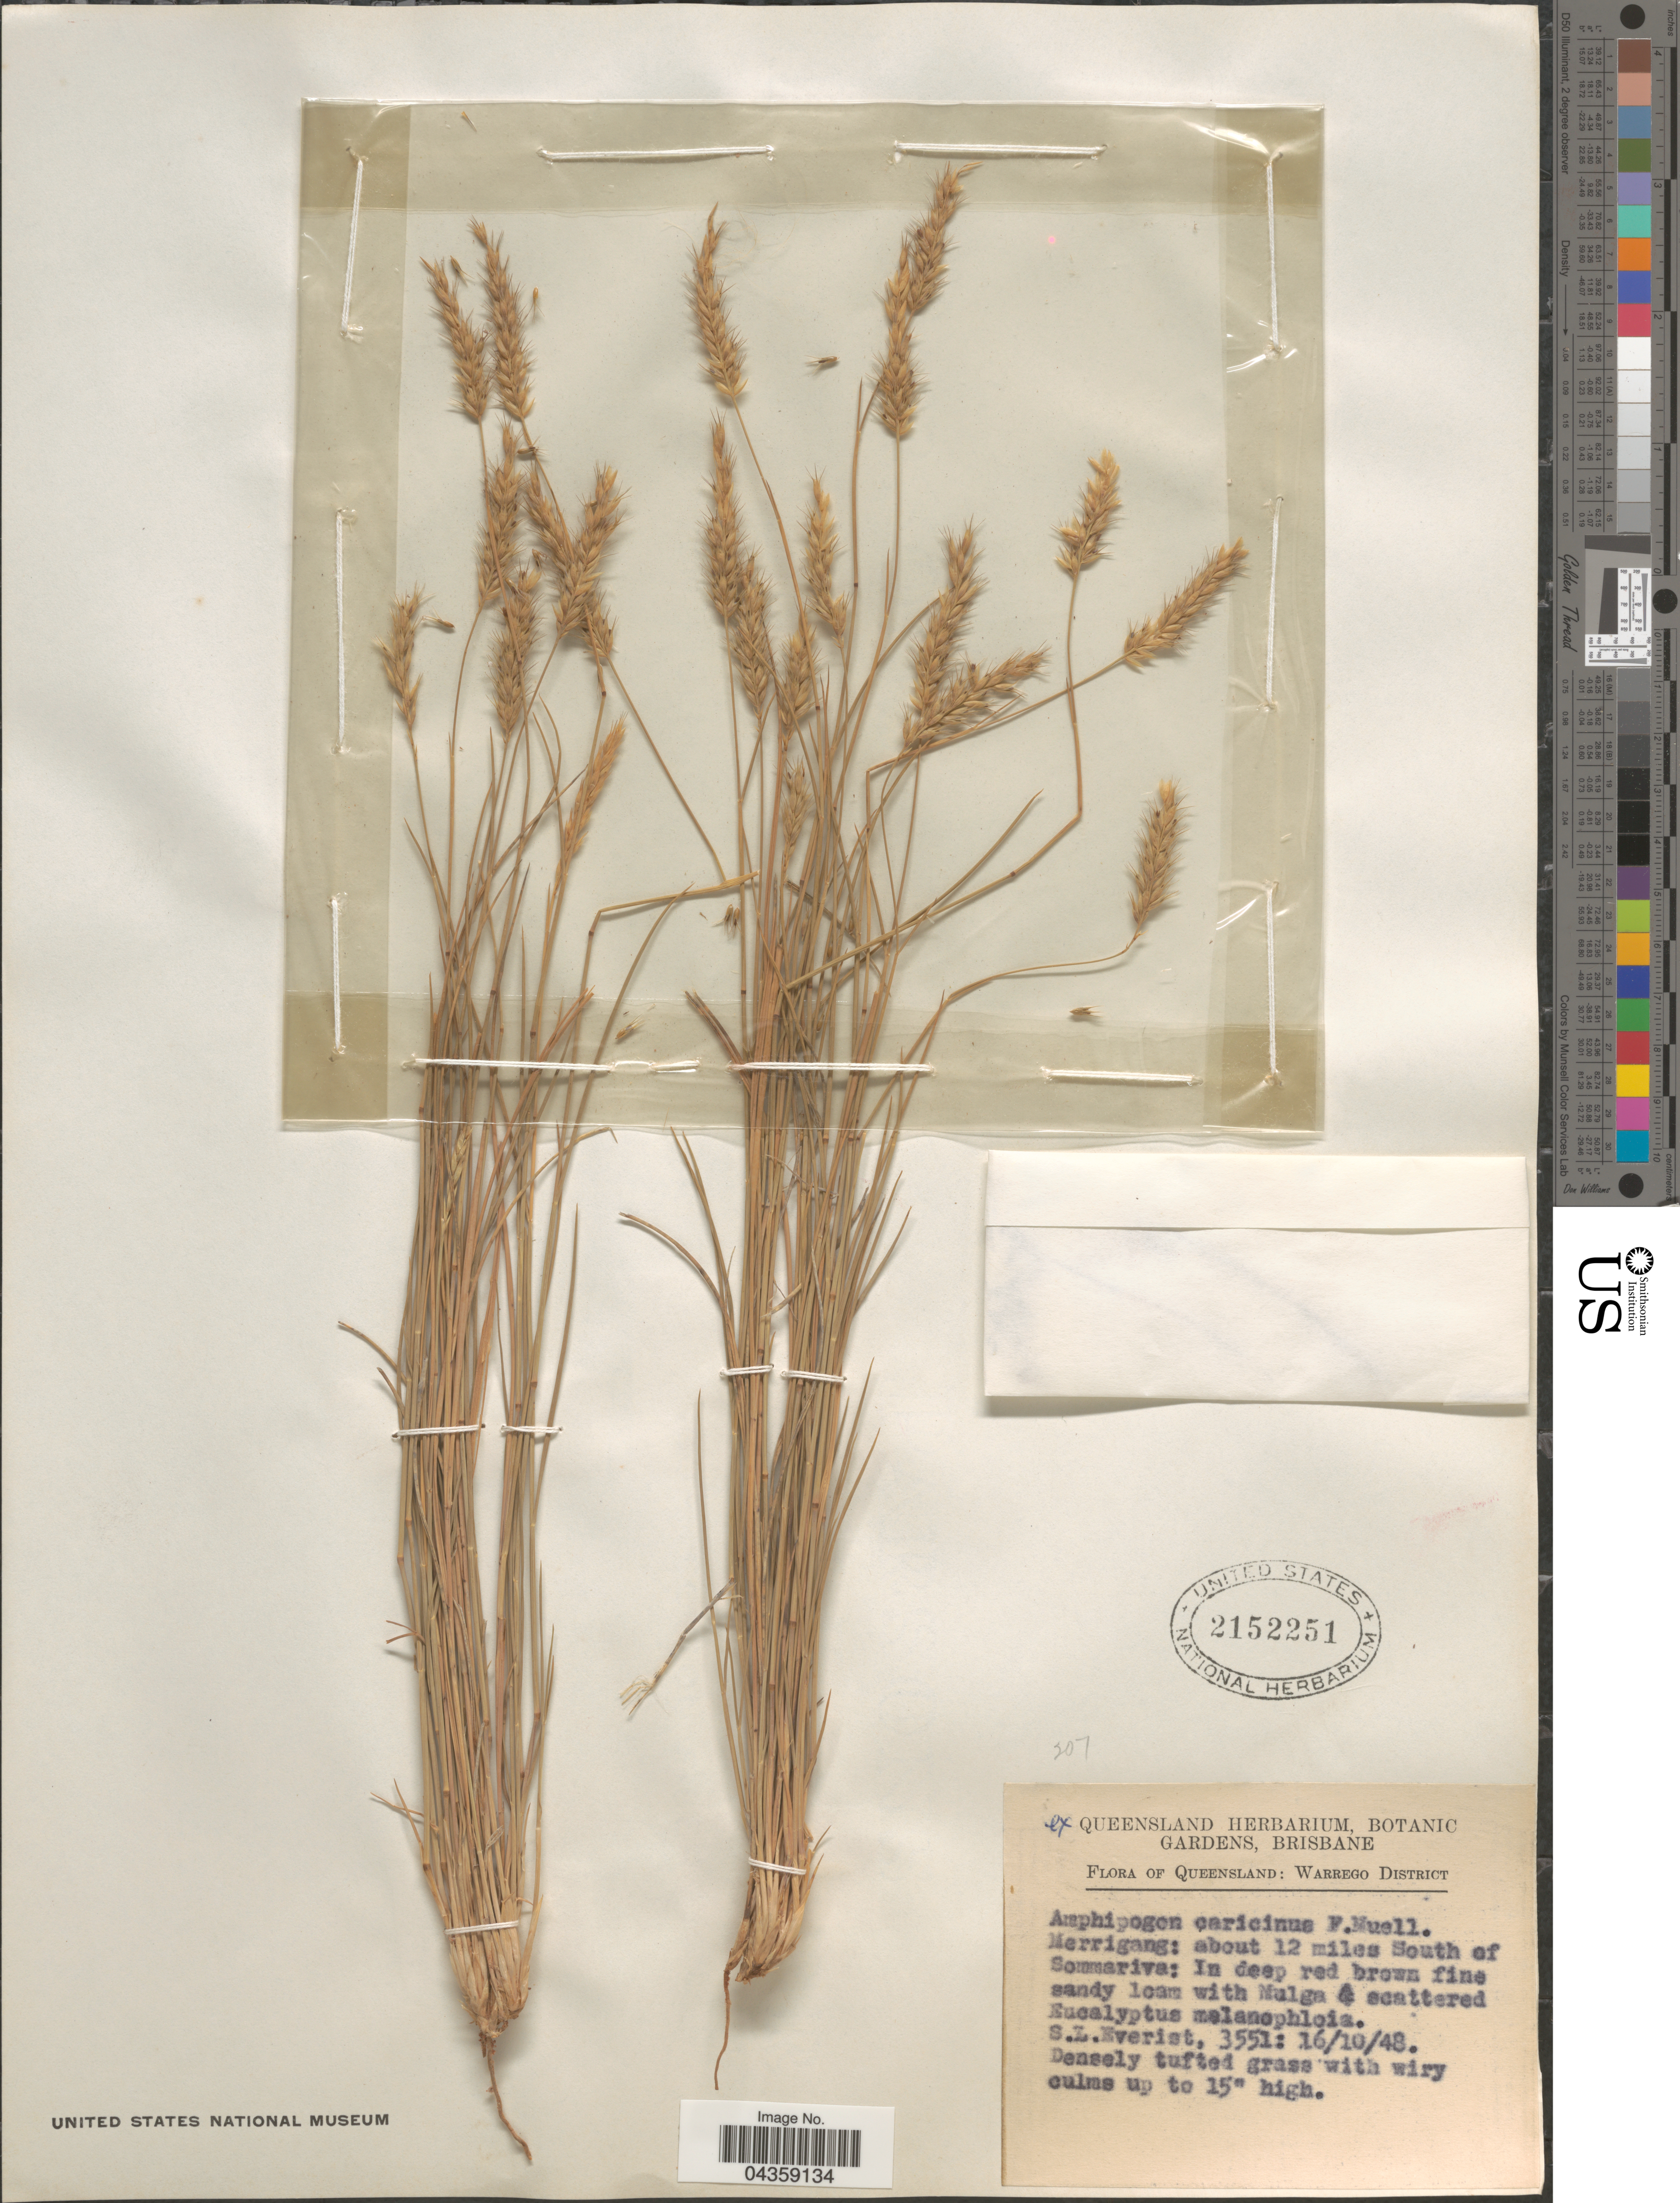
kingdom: Plantae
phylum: Tracheophyta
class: Liliopsida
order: Poales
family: Poaceae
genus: Amphipogon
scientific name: Amphipogon caricinus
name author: F. Muell.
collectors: S. Everist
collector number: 3551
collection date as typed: Transcribed d/m/y: 16/10/48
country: Australia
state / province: Queensland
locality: Warrego District. Merrigang: about 12 miles South of Sommariva.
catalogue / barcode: US 2152251